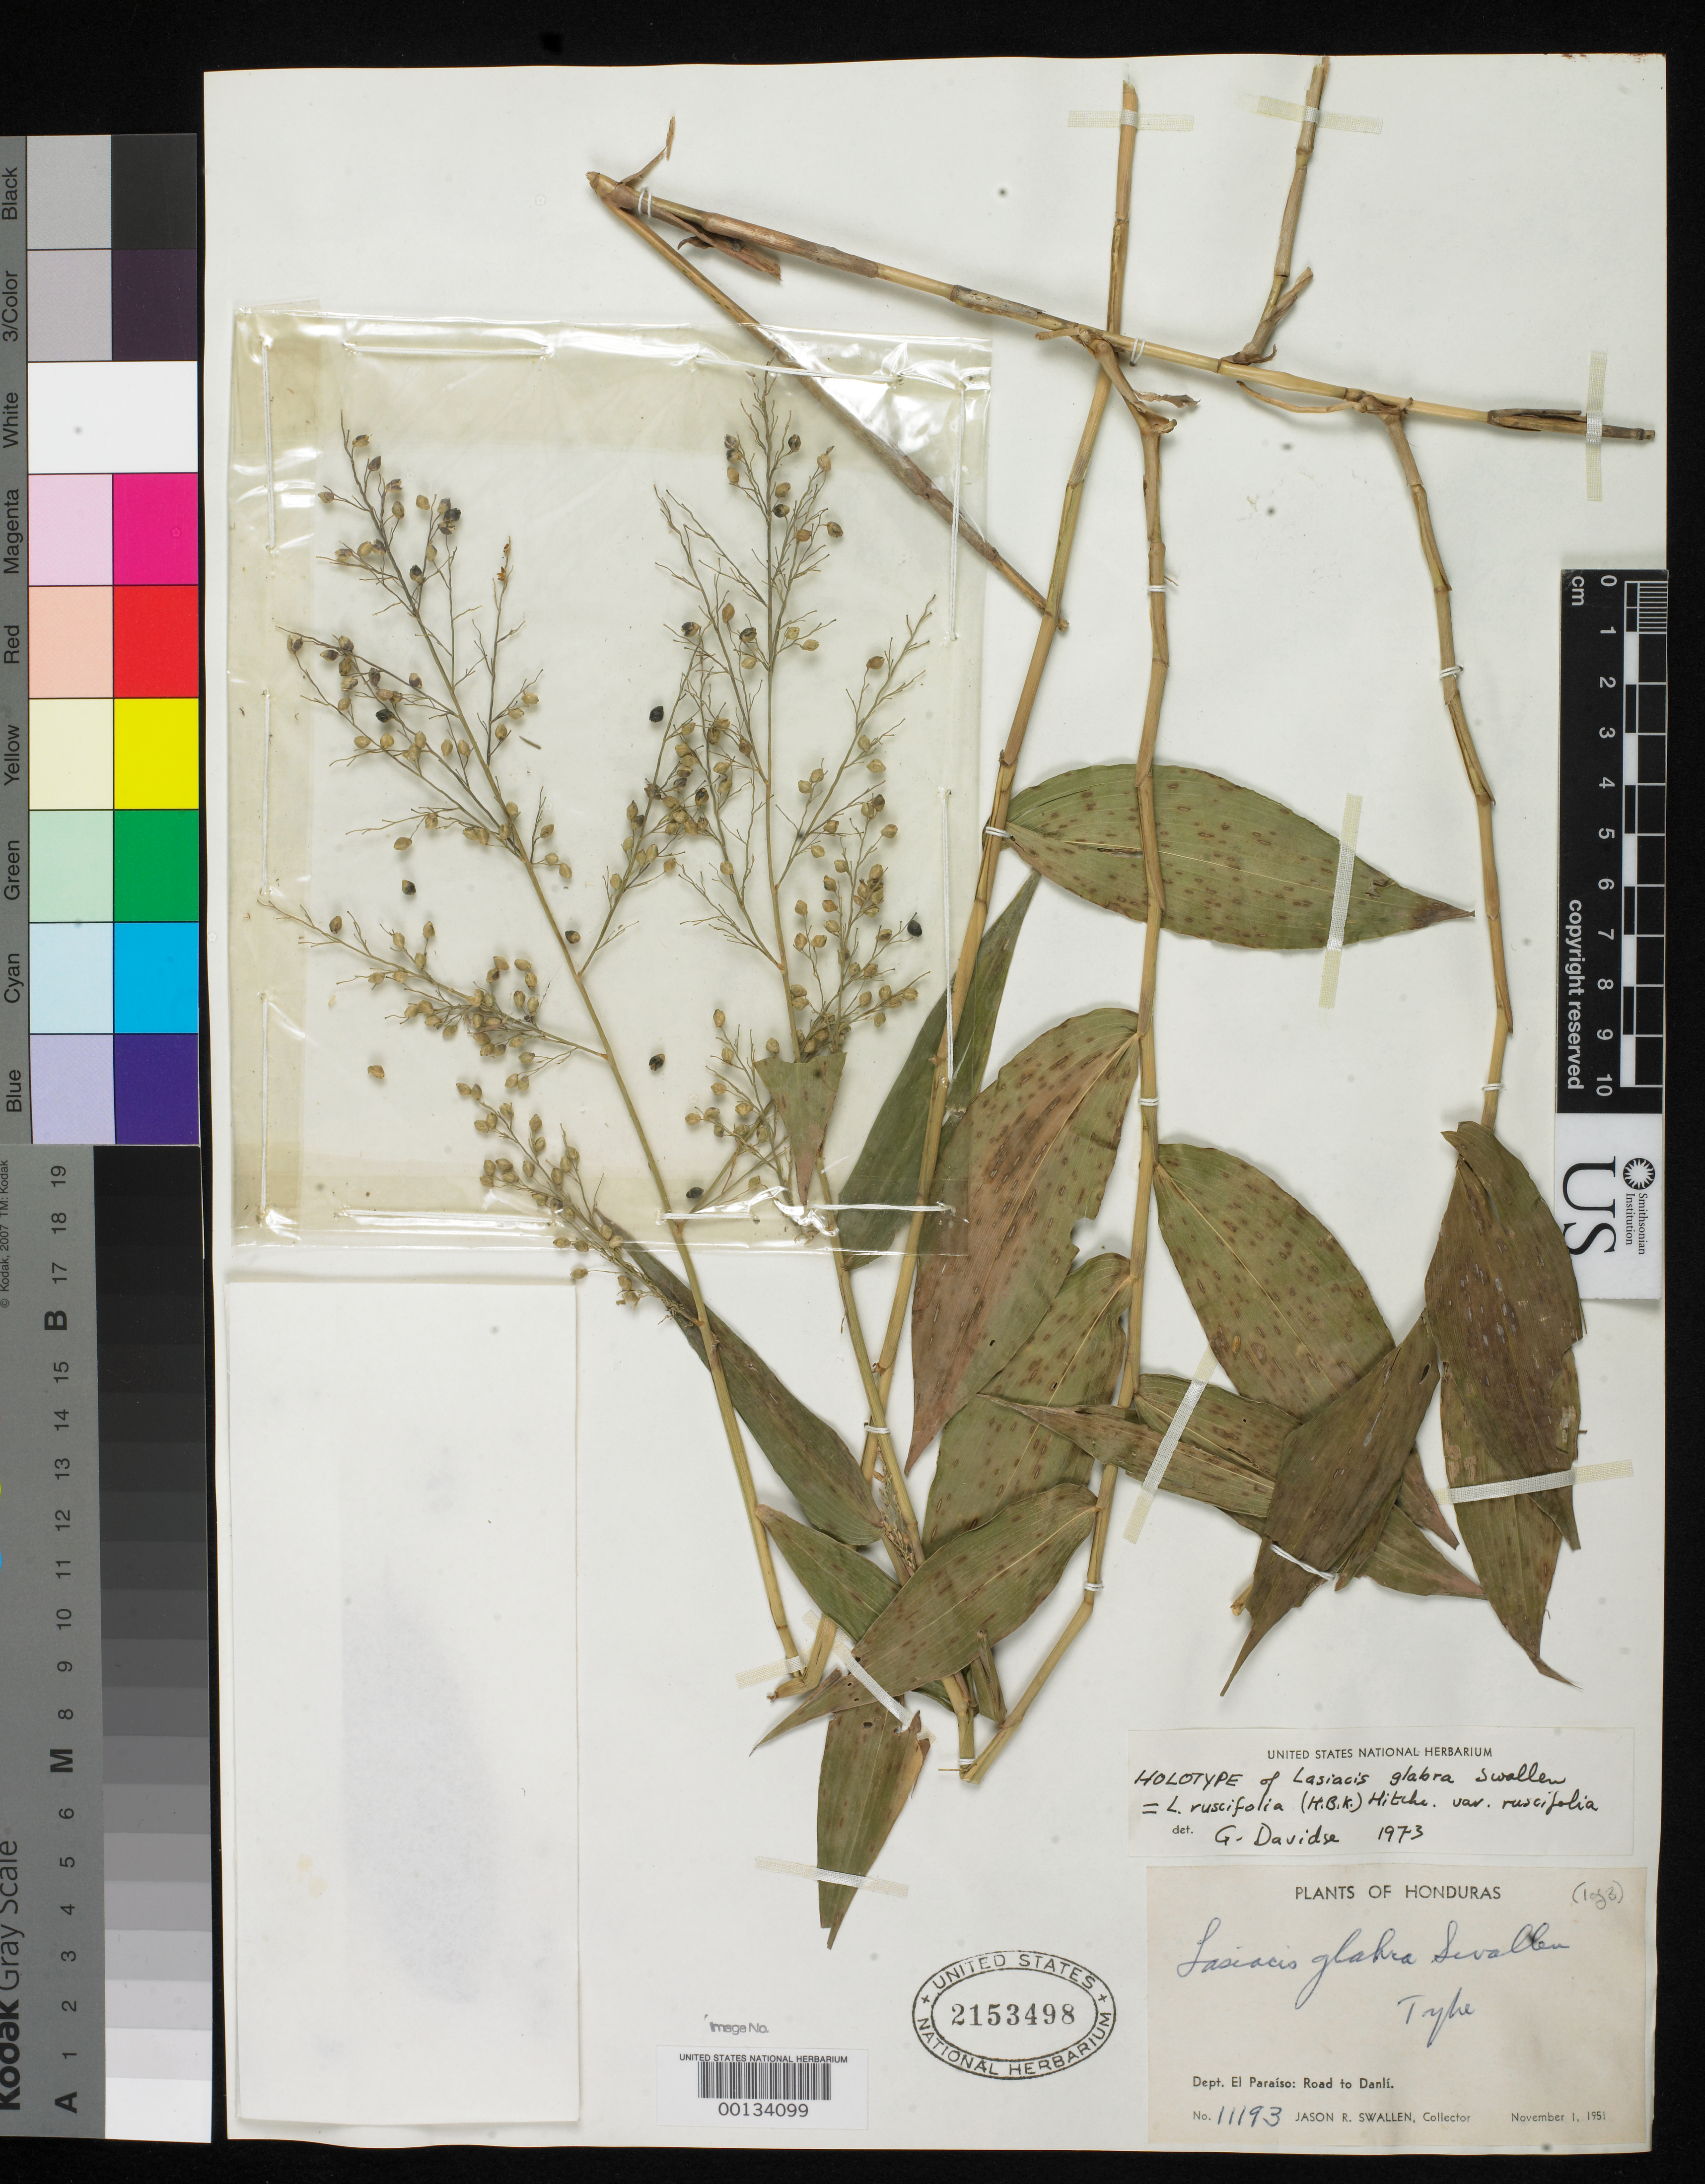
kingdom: Plantae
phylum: Tracheophyta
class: Liliopsida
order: Poales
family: Poaceae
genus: Lasiacis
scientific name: Lasiacis glabra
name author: Swallen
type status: Holotype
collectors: J. R. Swallen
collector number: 11193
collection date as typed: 01 Nov 1951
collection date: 1951-11-01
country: Honduras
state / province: El Paraíso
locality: Road to Danli, near Rio San Francisco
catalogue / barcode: US 2153498